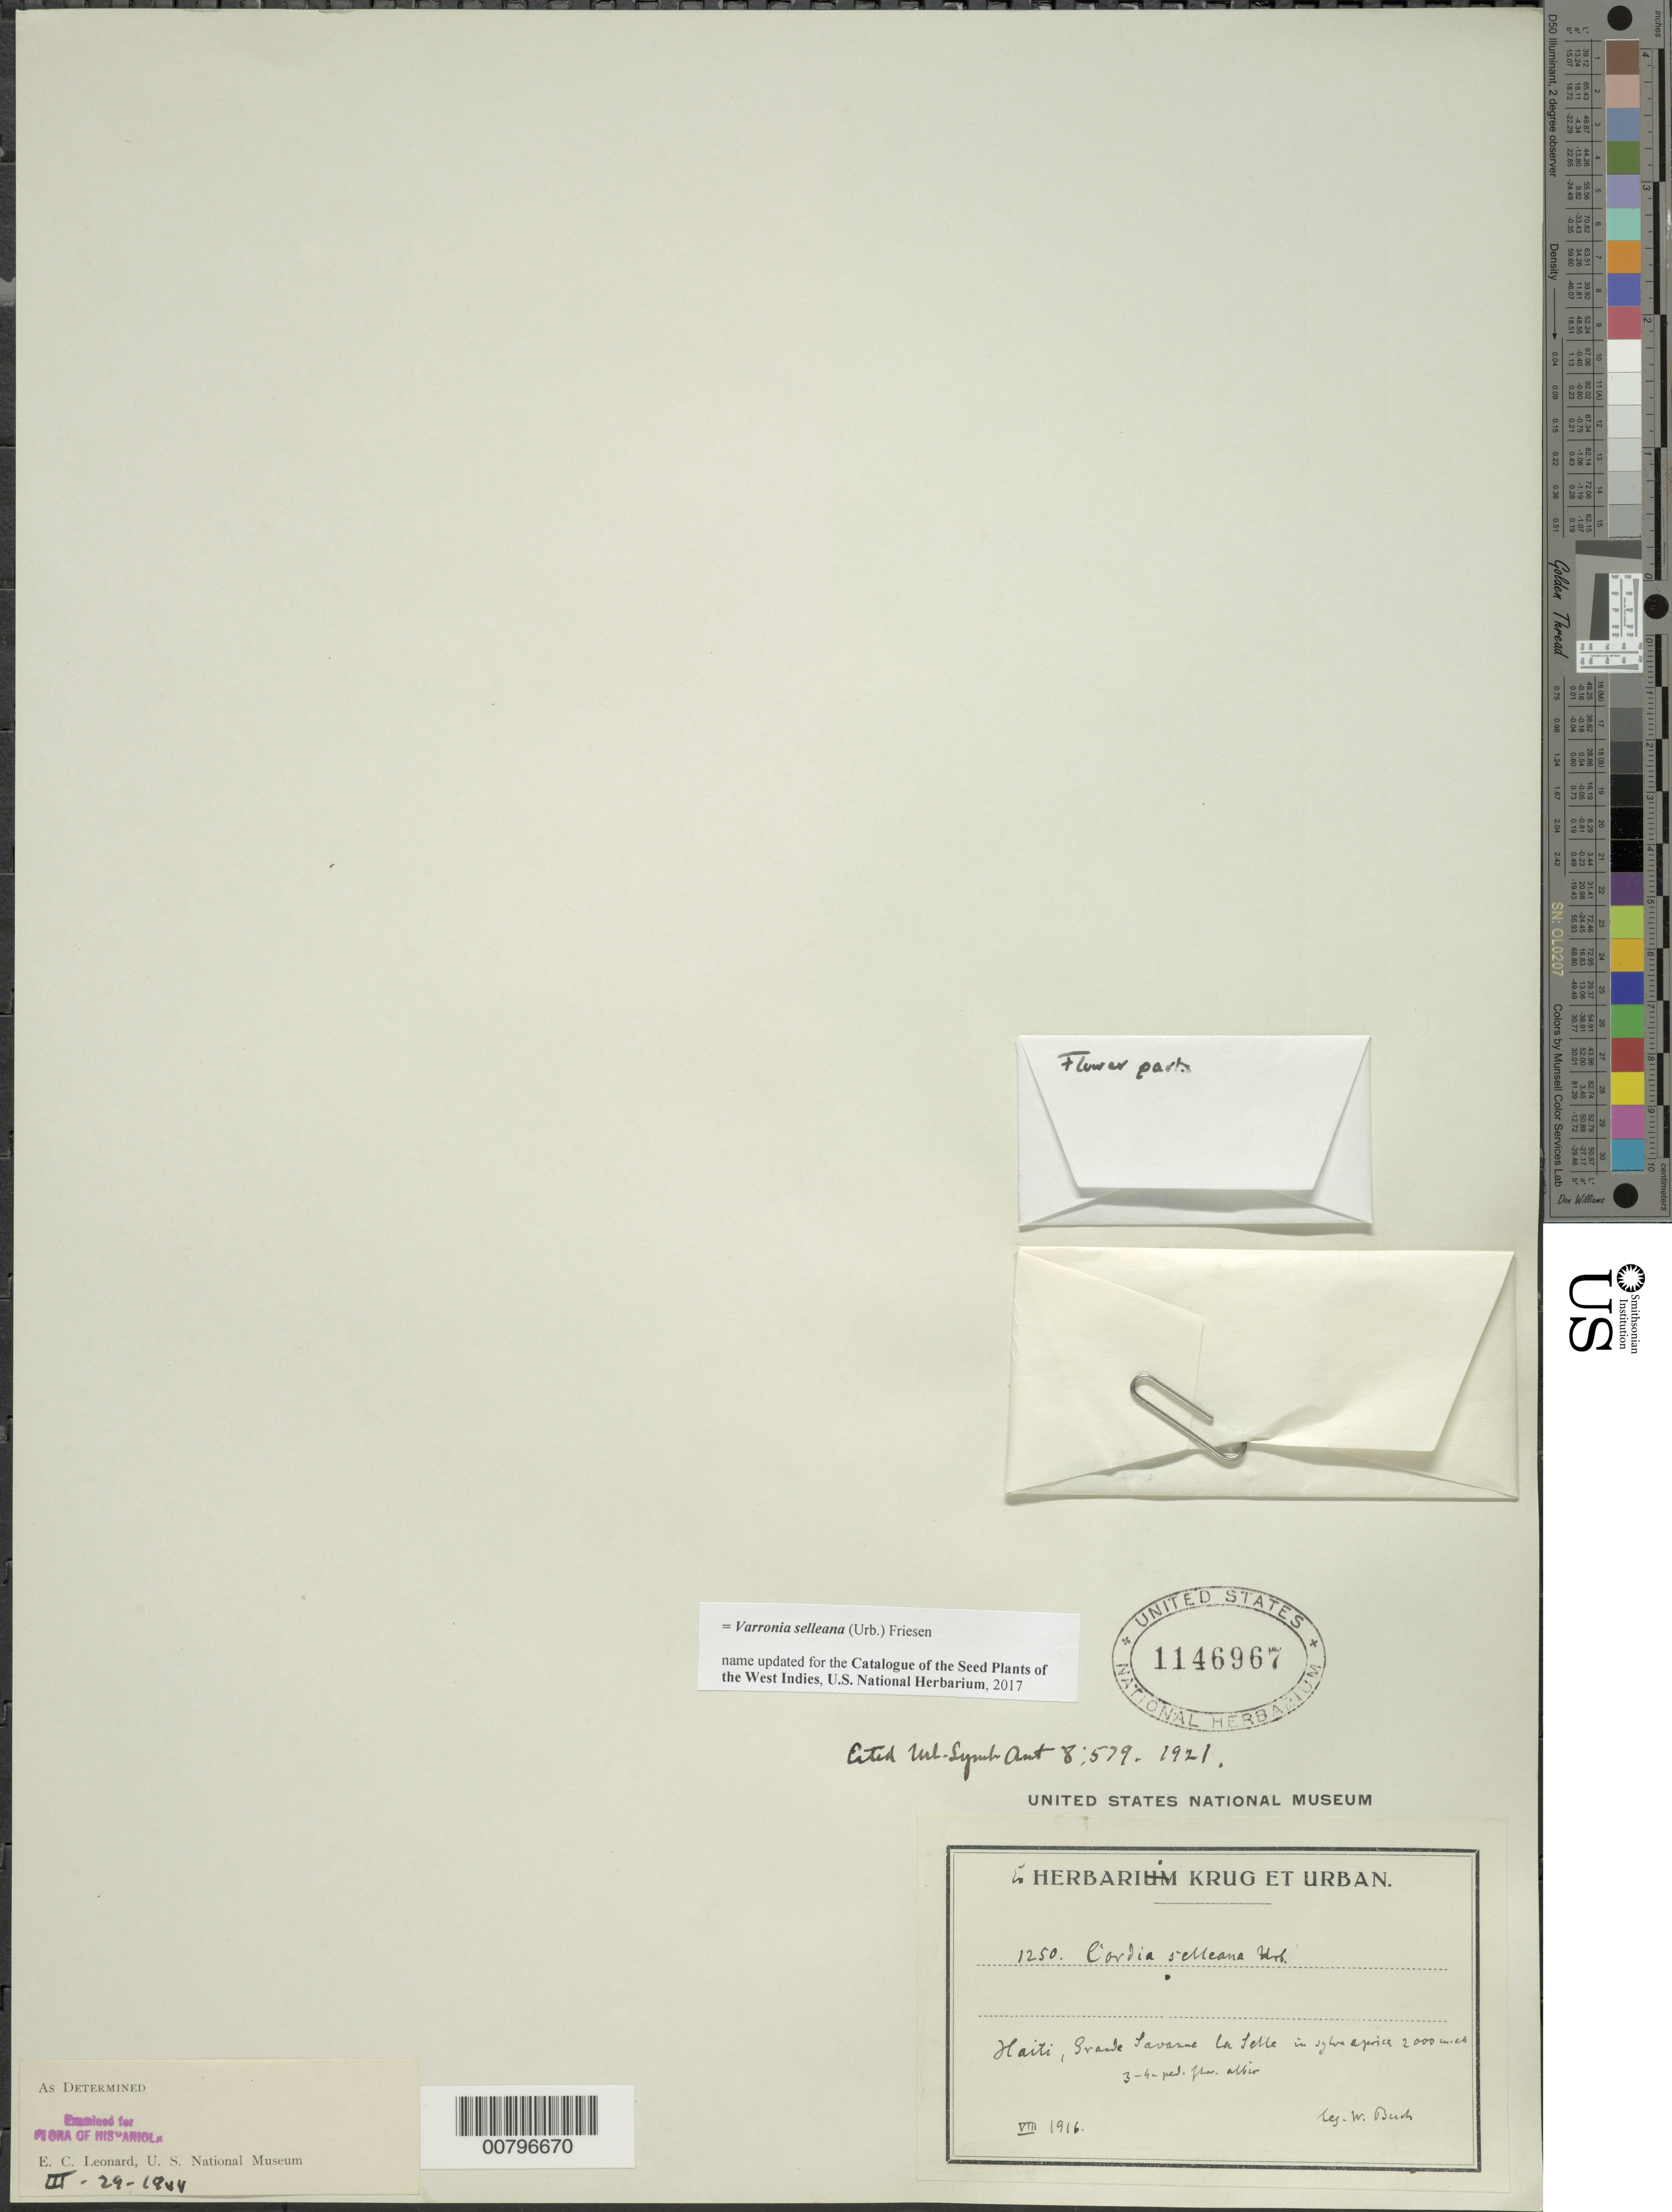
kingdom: Plantae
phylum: Tracheophyta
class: Magnoliopsida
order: Boraginales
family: Cordiaceae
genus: Varronia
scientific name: Varronia selleana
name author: (Urb.) Friesen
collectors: W. Buch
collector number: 1250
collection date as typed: Aug 1916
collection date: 1916-08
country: Haiti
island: Hispaniola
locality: Grande Savanne La Selle.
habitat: In sylva aprica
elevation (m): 2000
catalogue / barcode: US 1146967